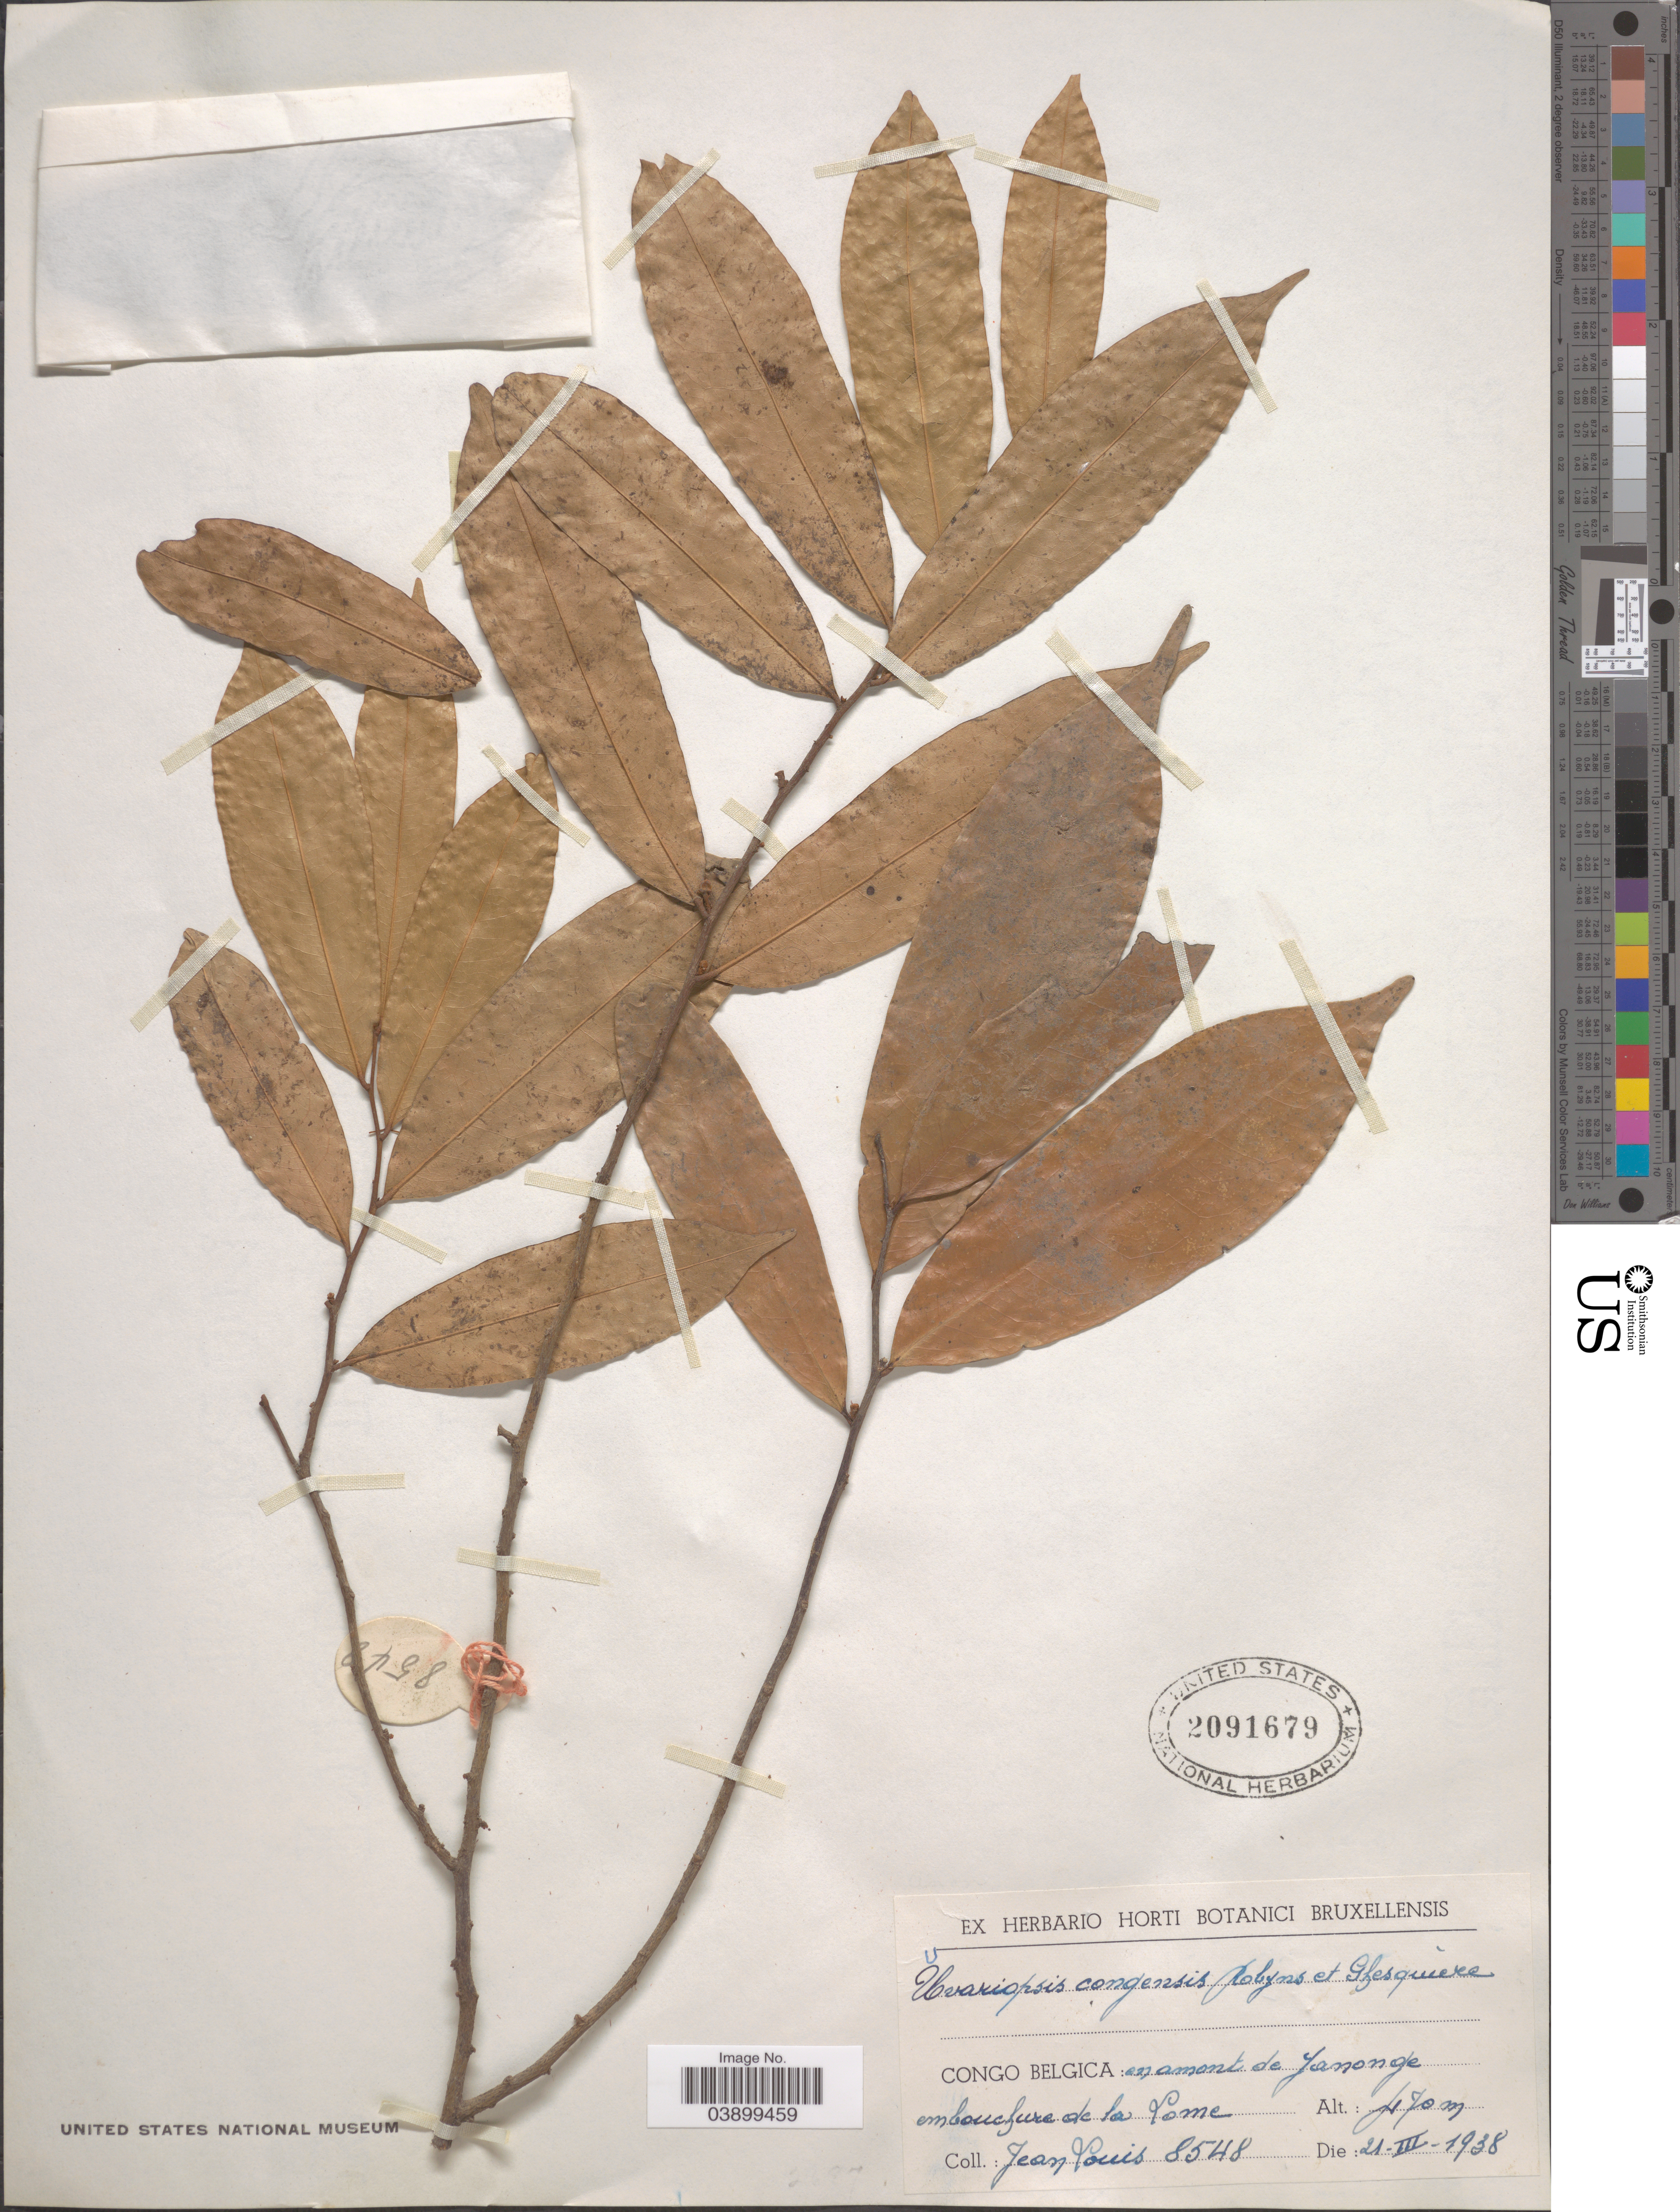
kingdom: Plantae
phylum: Tracheophyta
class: Magnoliopsida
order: Magnoliales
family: Annonaceae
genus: Uvariopsis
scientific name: Uvariopsis congensis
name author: Robyns & Ghesq.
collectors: J. Louis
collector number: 8548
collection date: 1938-03-21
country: Congo, Democratic Republic of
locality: Congo Belgica: en amont de Janonge.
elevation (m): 470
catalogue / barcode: US 2091679